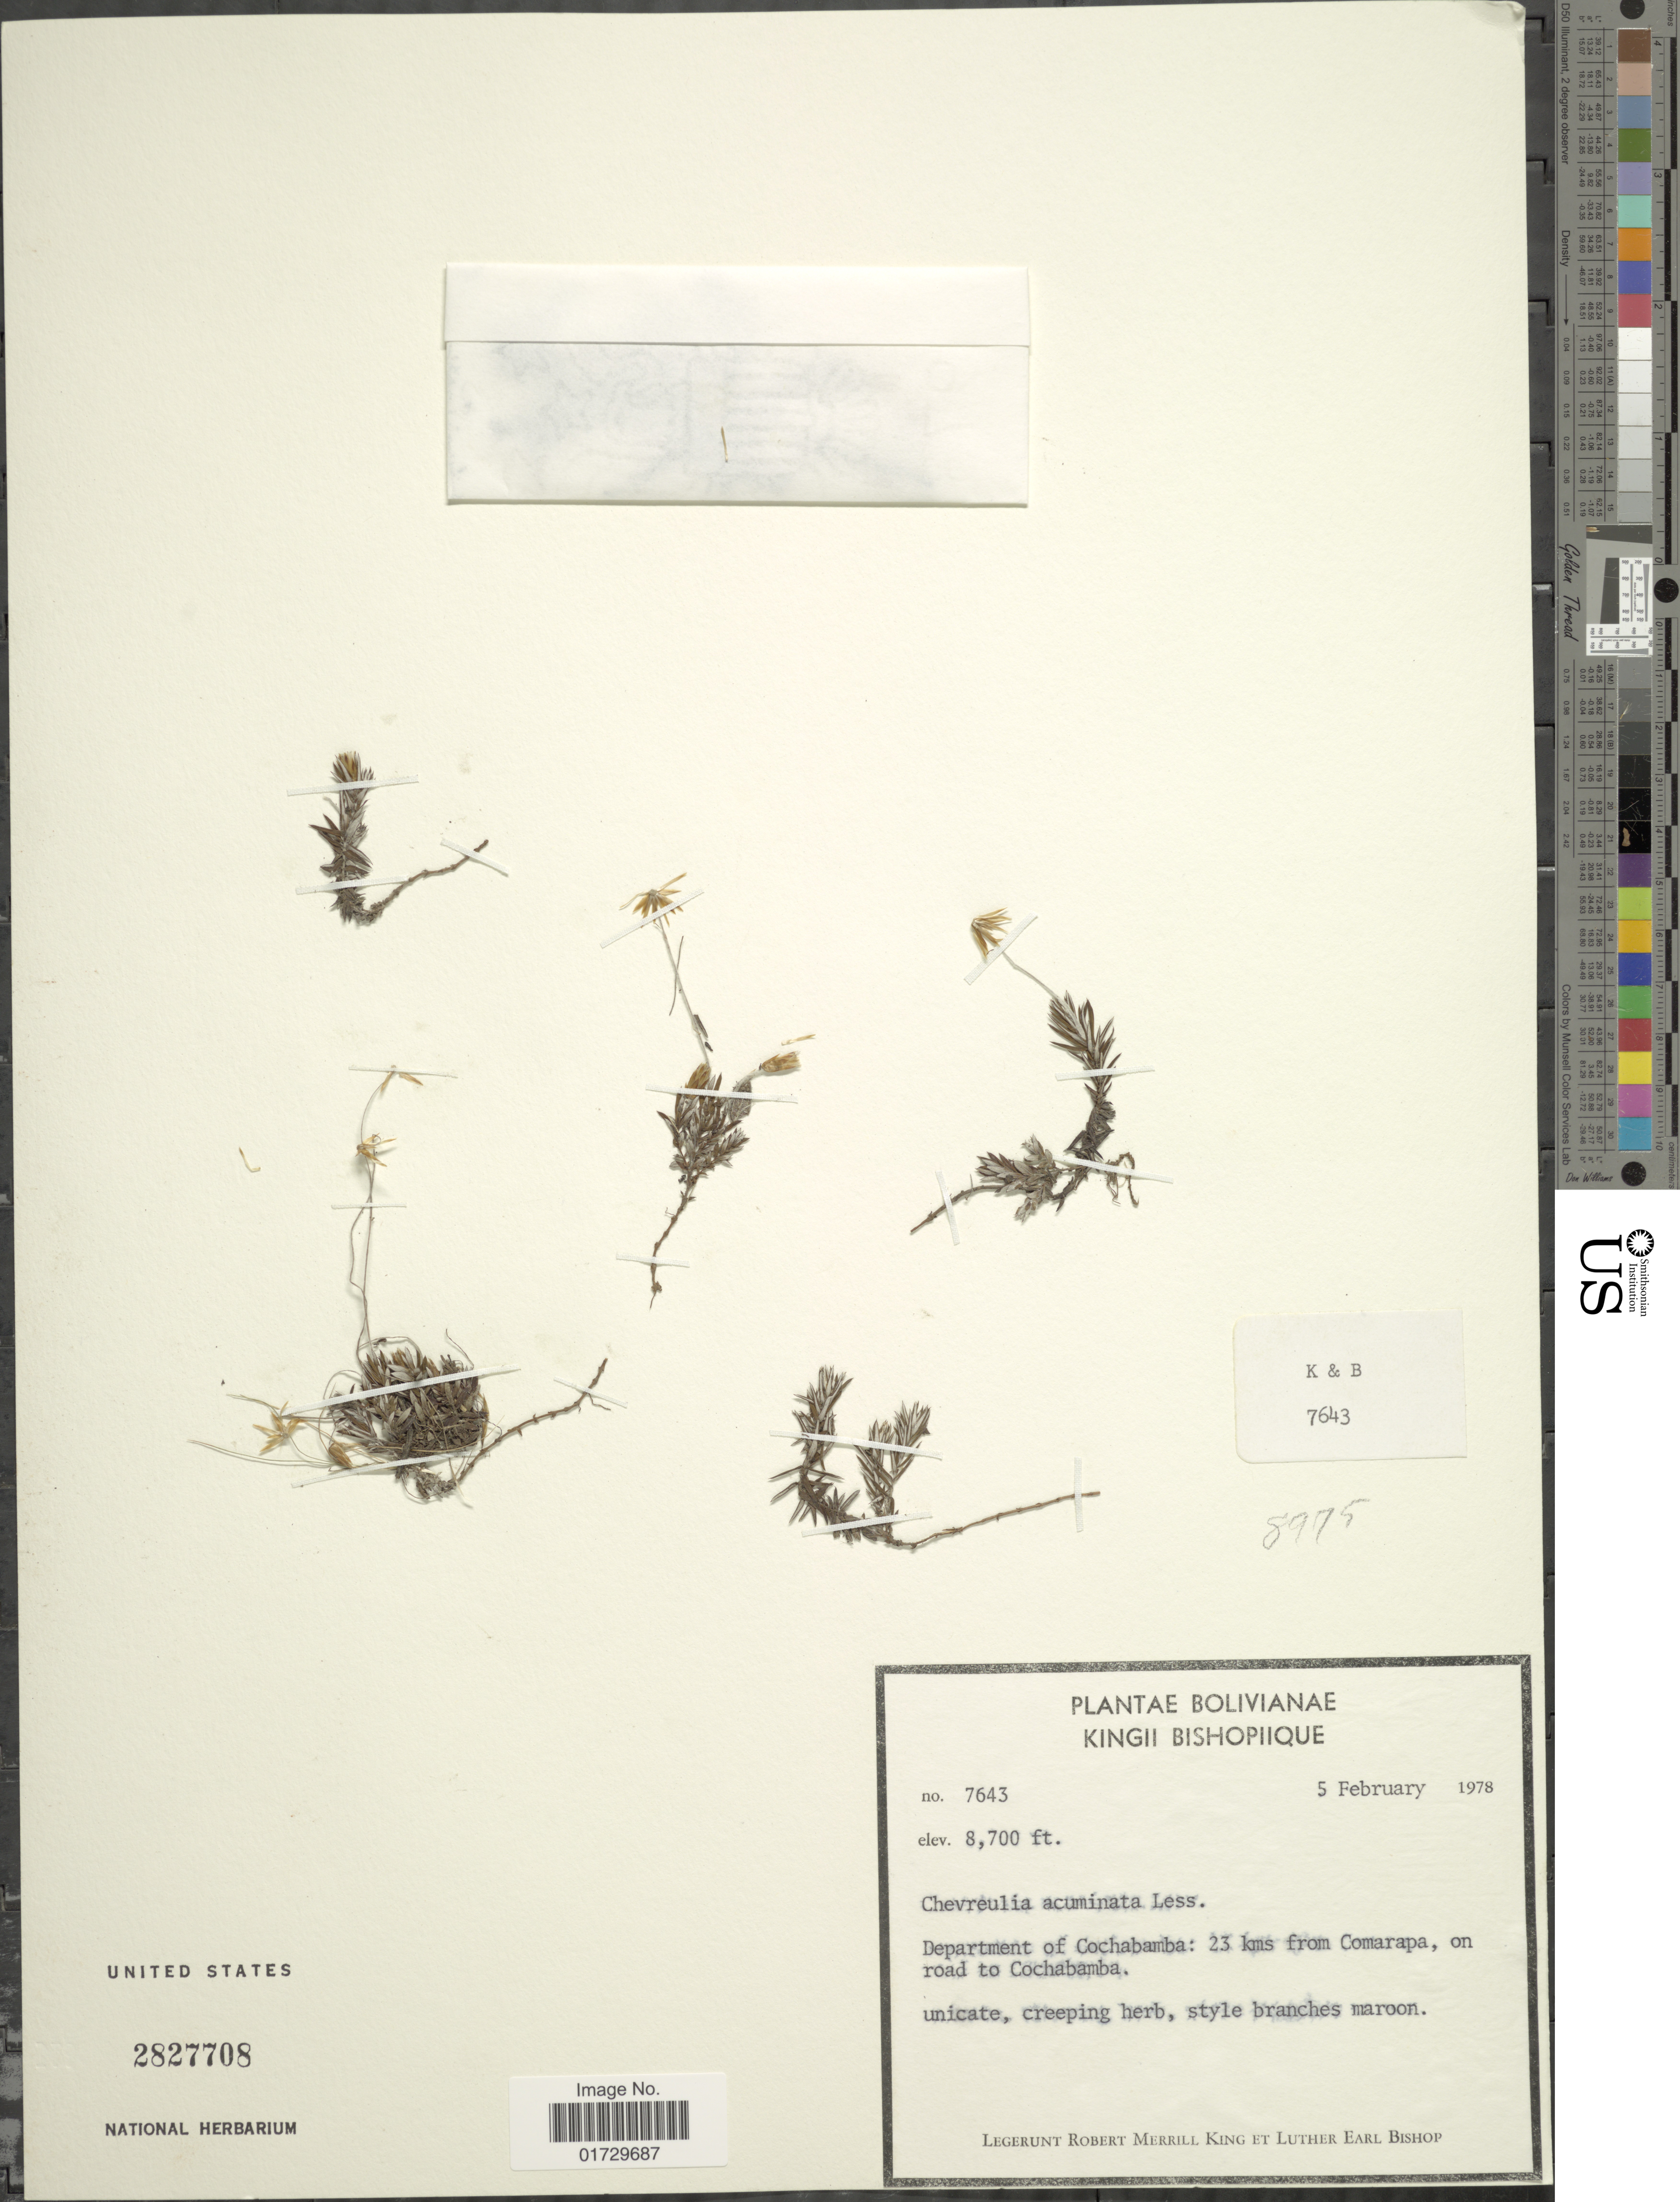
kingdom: Plantae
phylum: Tracheophyta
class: Magnoliopsida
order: Asterales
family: Asteraceae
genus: Chevreulia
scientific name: Chevreulia acuminata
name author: Less.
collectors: R. M. King & L. E. Bishop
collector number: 7643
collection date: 1978-02-05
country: Bolivia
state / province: Cochabamba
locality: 23 kms from Comarapa, on road to Cochabamba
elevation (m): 2652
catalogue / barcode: US 2827708